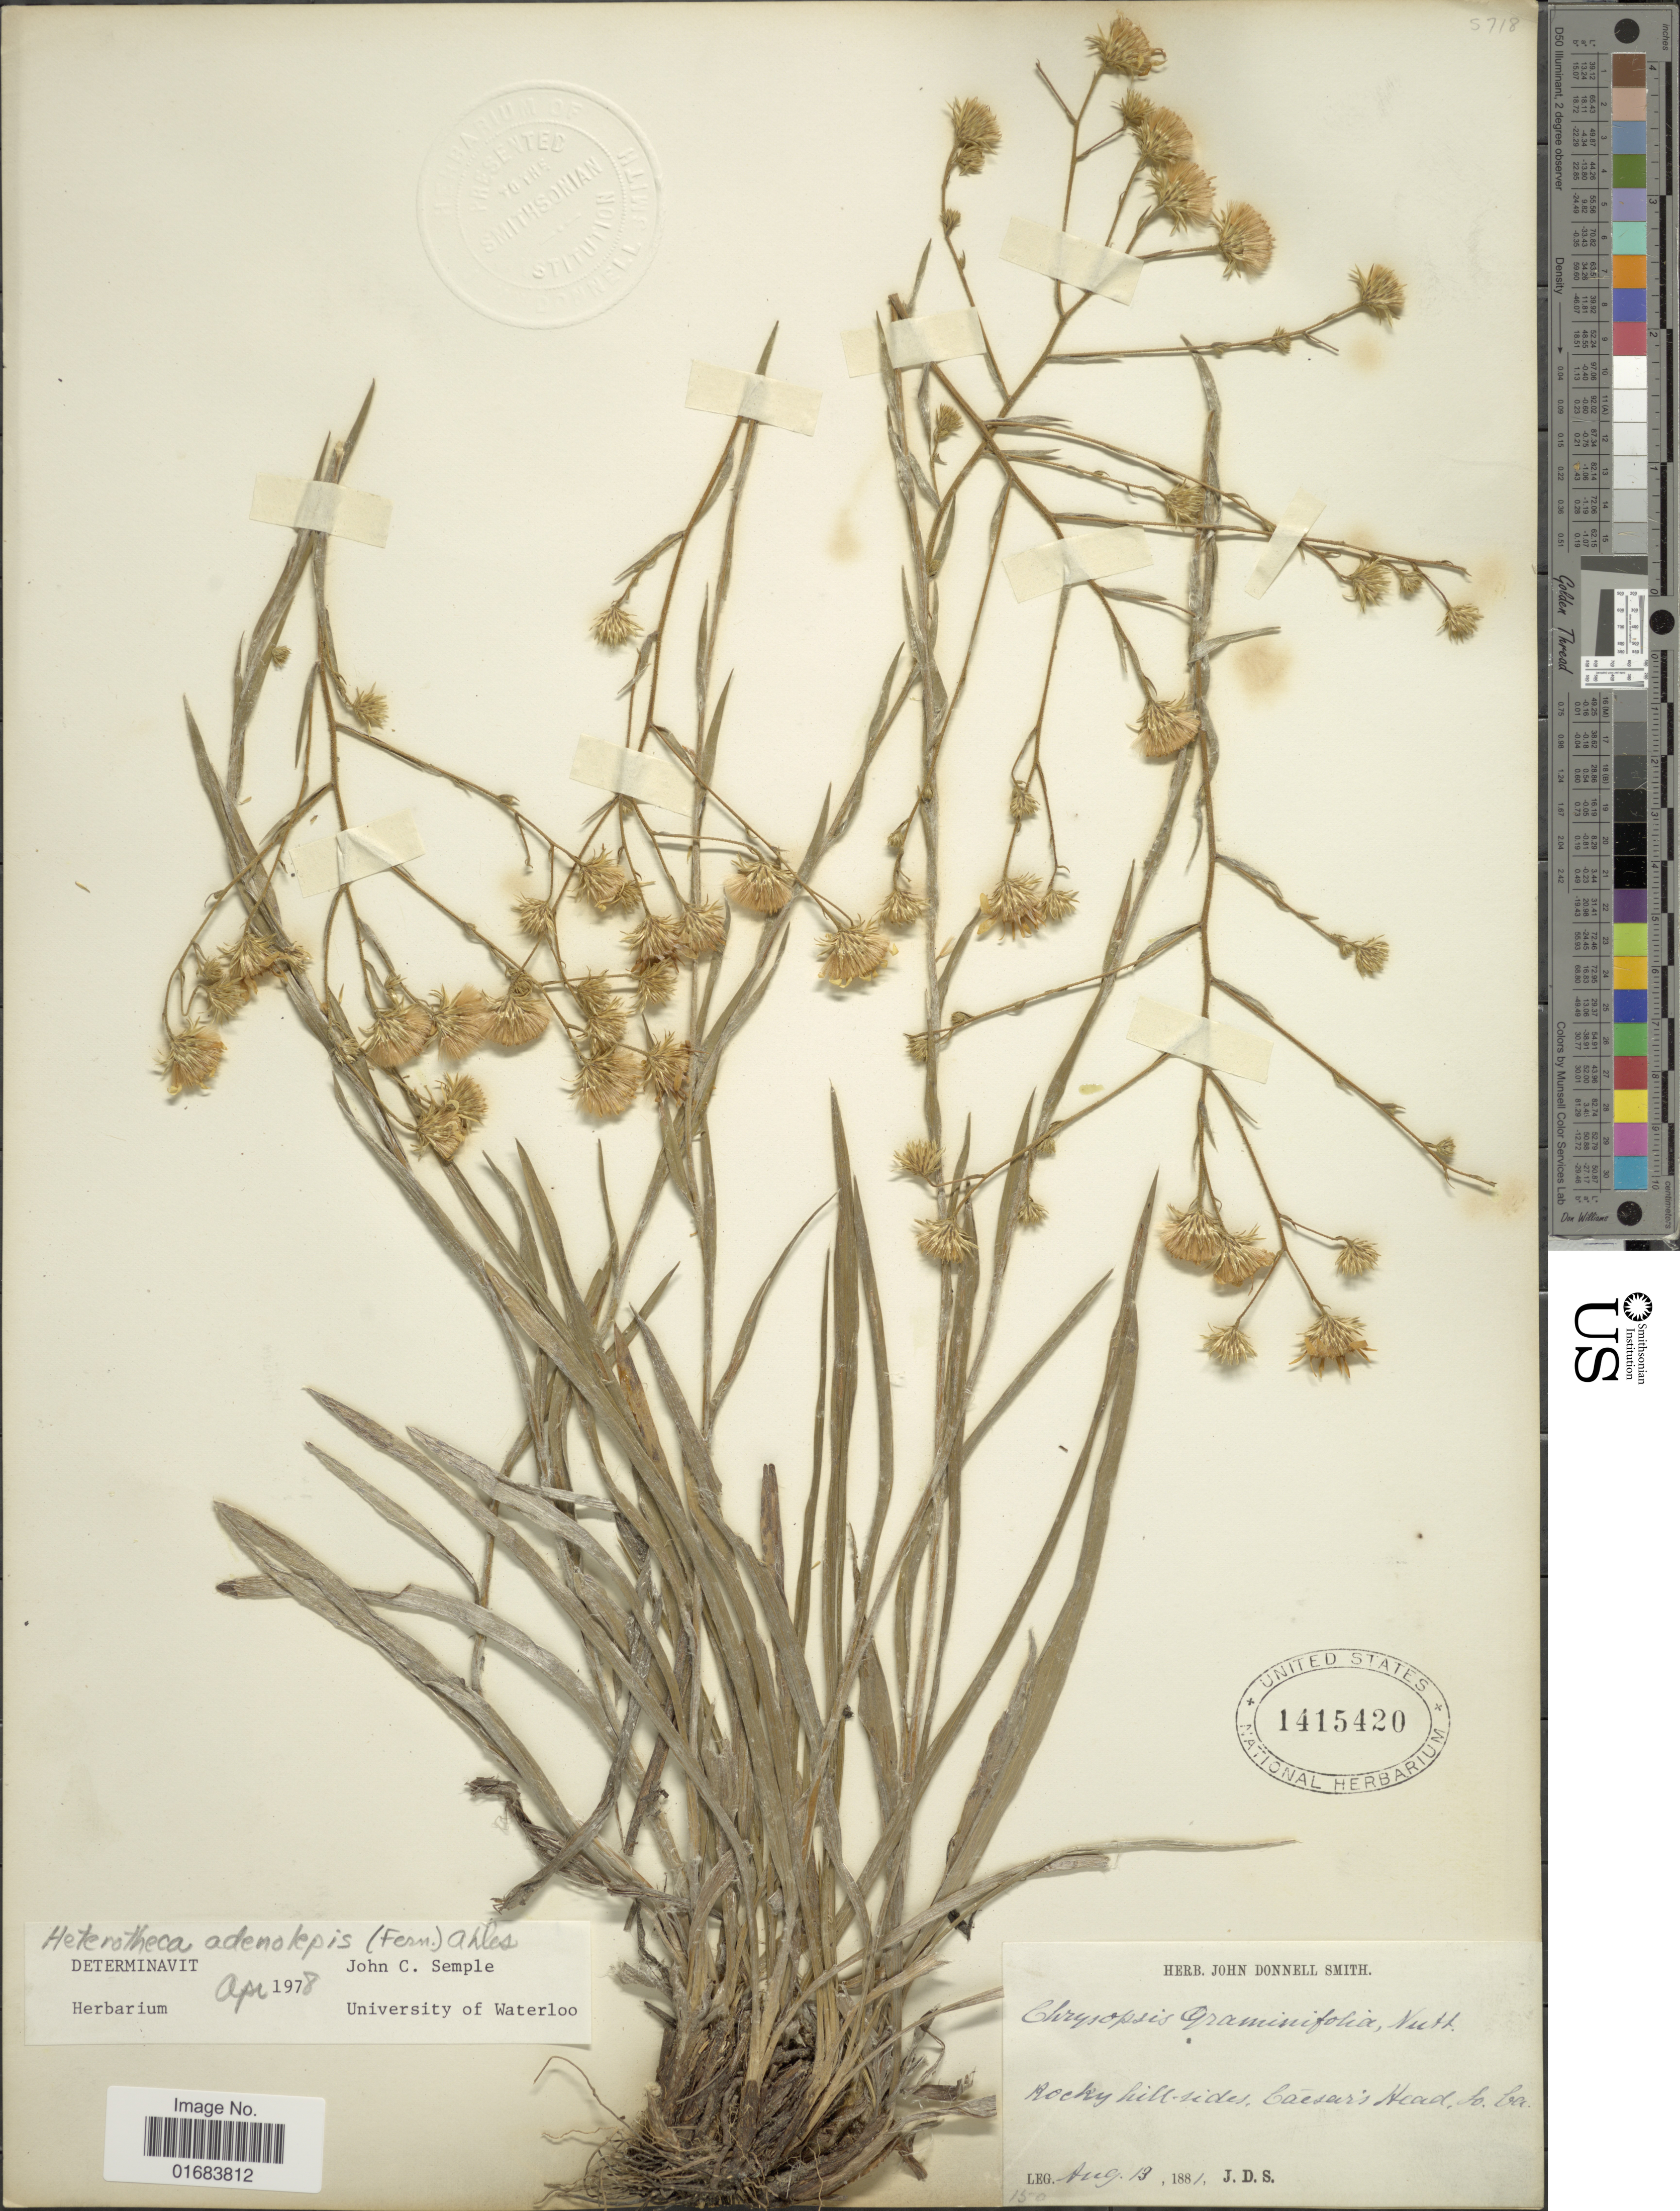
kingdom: Plantae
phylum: Tracheophyta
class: Magnoliopsida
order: Asterales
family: Asteraceae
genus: Pityopsis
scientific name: Pityopsis adenolepis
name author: (Fernald) Semple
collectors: J. Donnell Smith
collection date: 1881-08-13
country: United States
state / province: Georgia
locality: Rocky hill sides, Caesar's Head,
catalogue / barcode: US 1415420